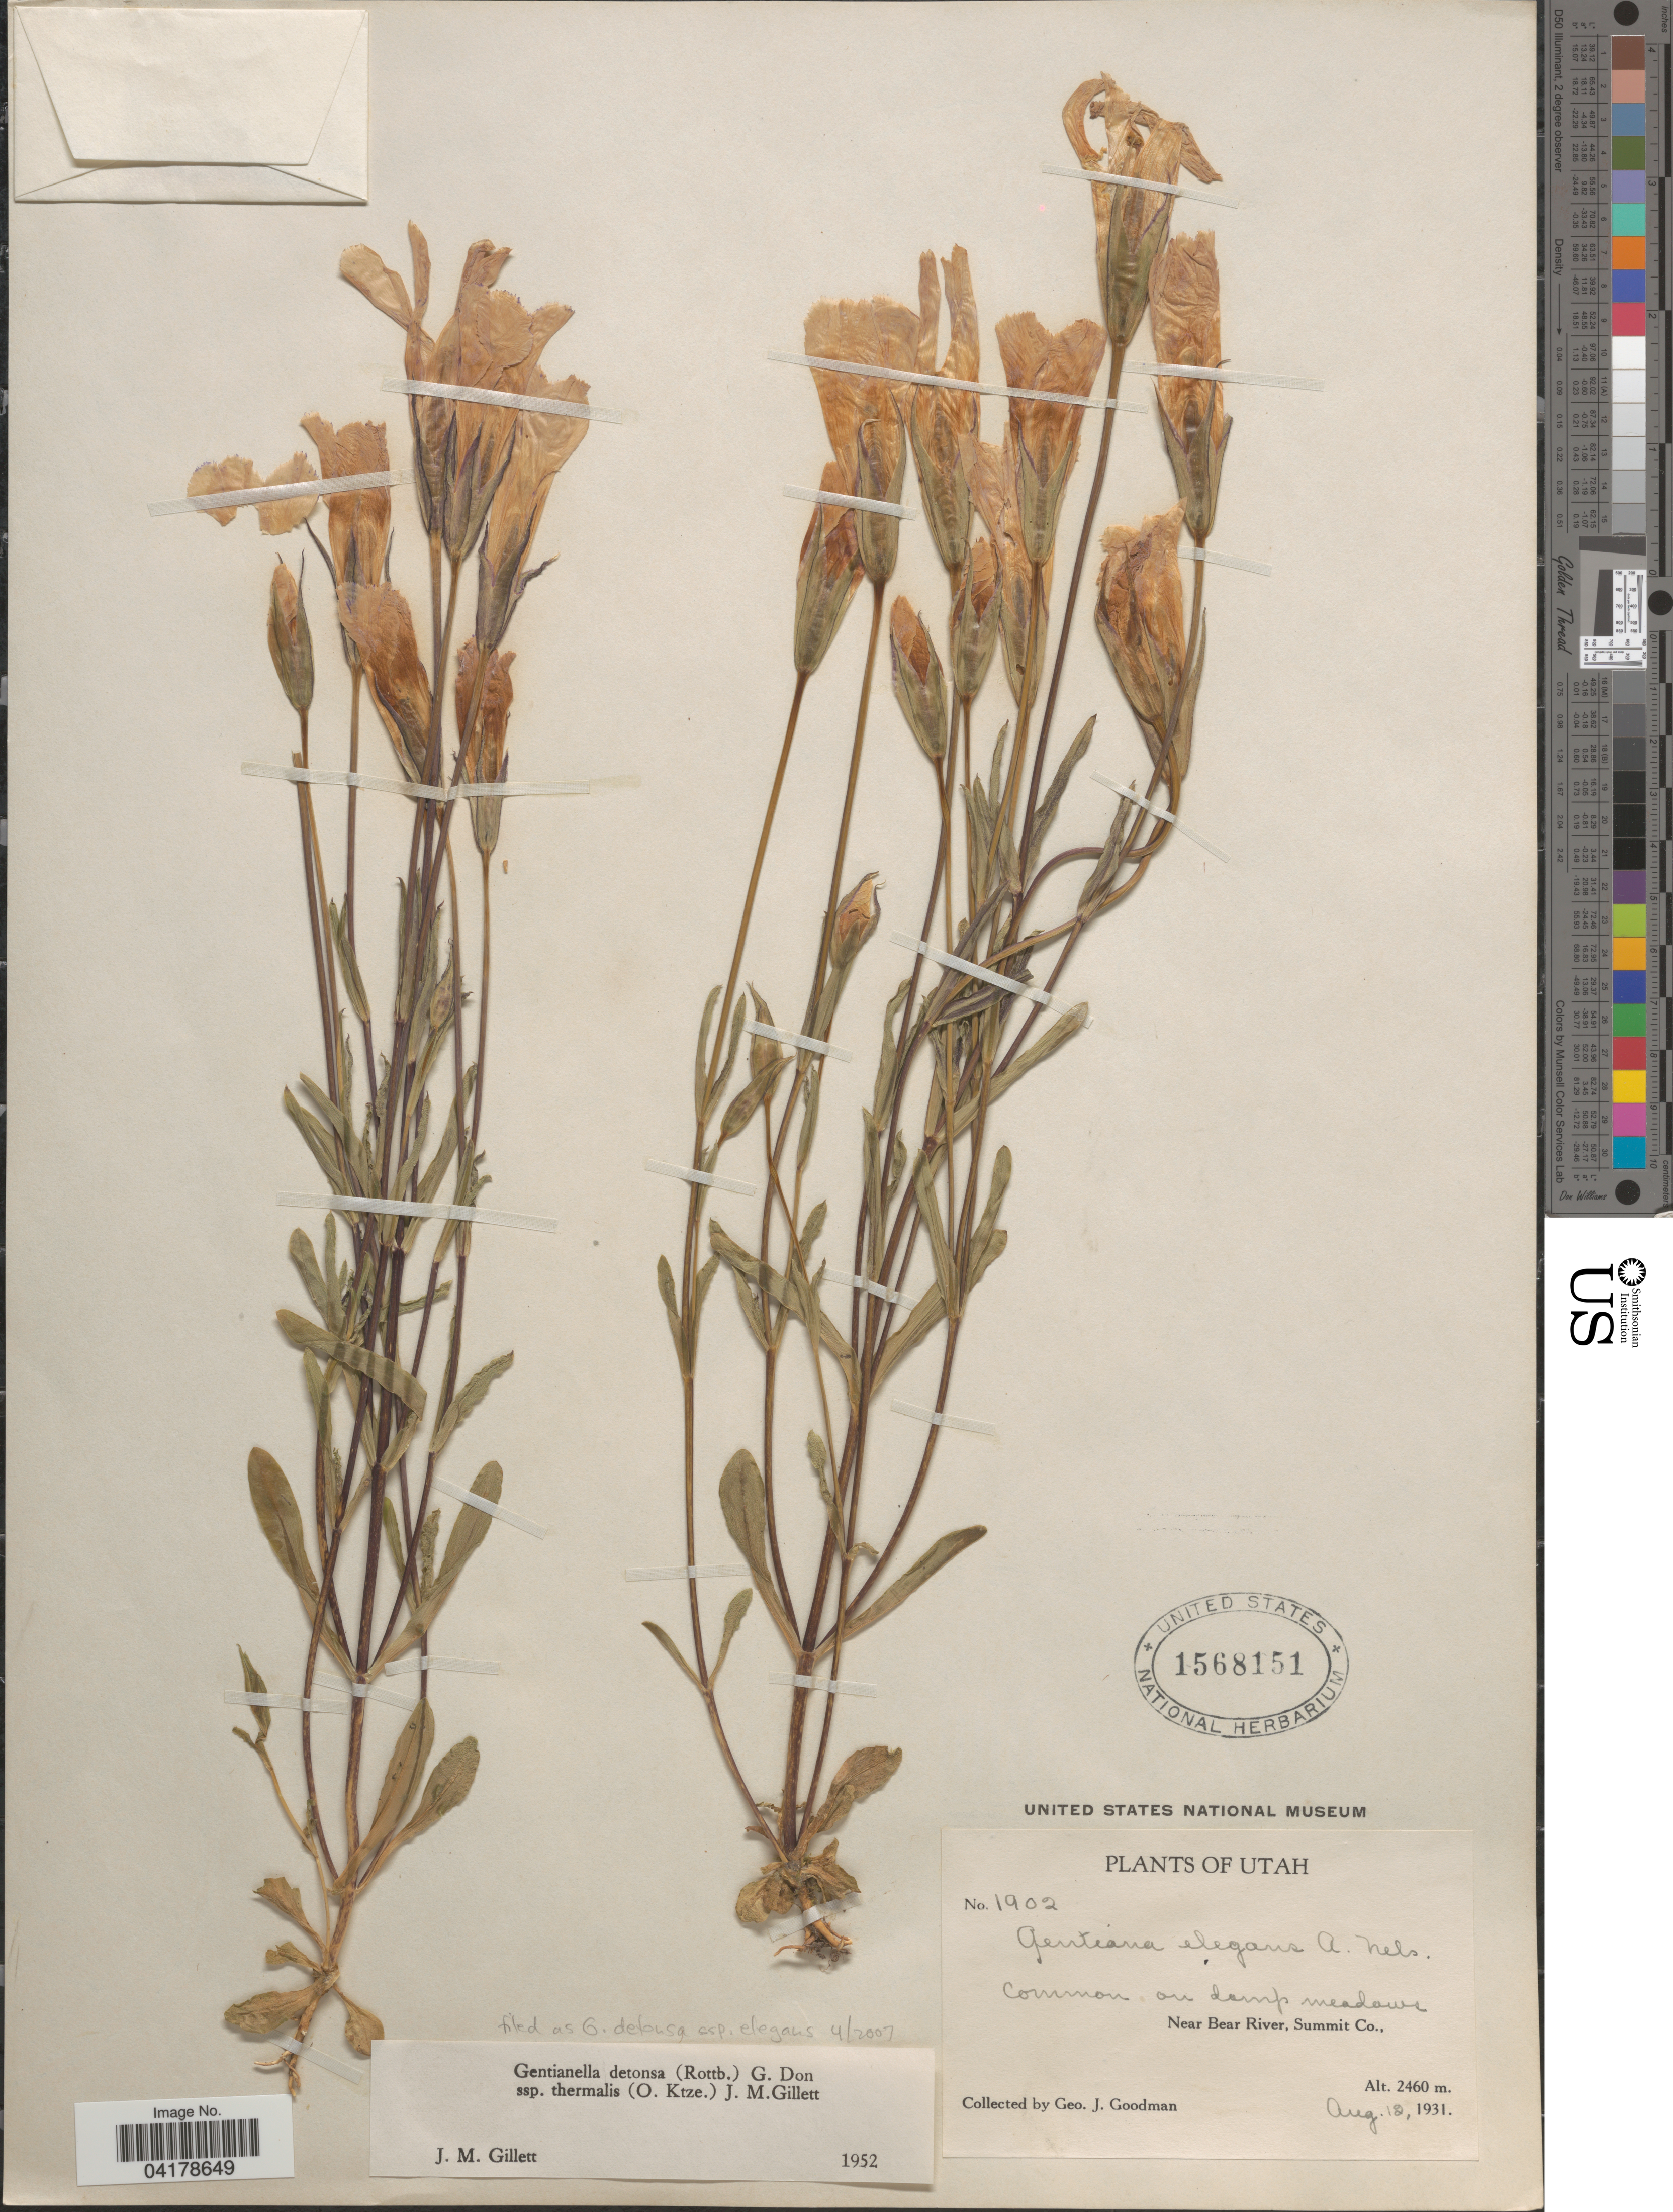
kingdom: Plantae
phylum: Tracheophyta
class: Magnoliopsida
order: Gentianales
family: Gentianaceae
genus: Gentianella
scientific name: Gentianella detonsa subsp. thermalis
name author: (Kuntze) J.M. Gillett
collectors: G. J. Goodman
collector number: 1902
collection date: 1931-08-12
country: United States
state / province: Utah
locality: Near Bear River, Summit Co.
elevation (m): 2460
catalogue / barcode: US 1568151